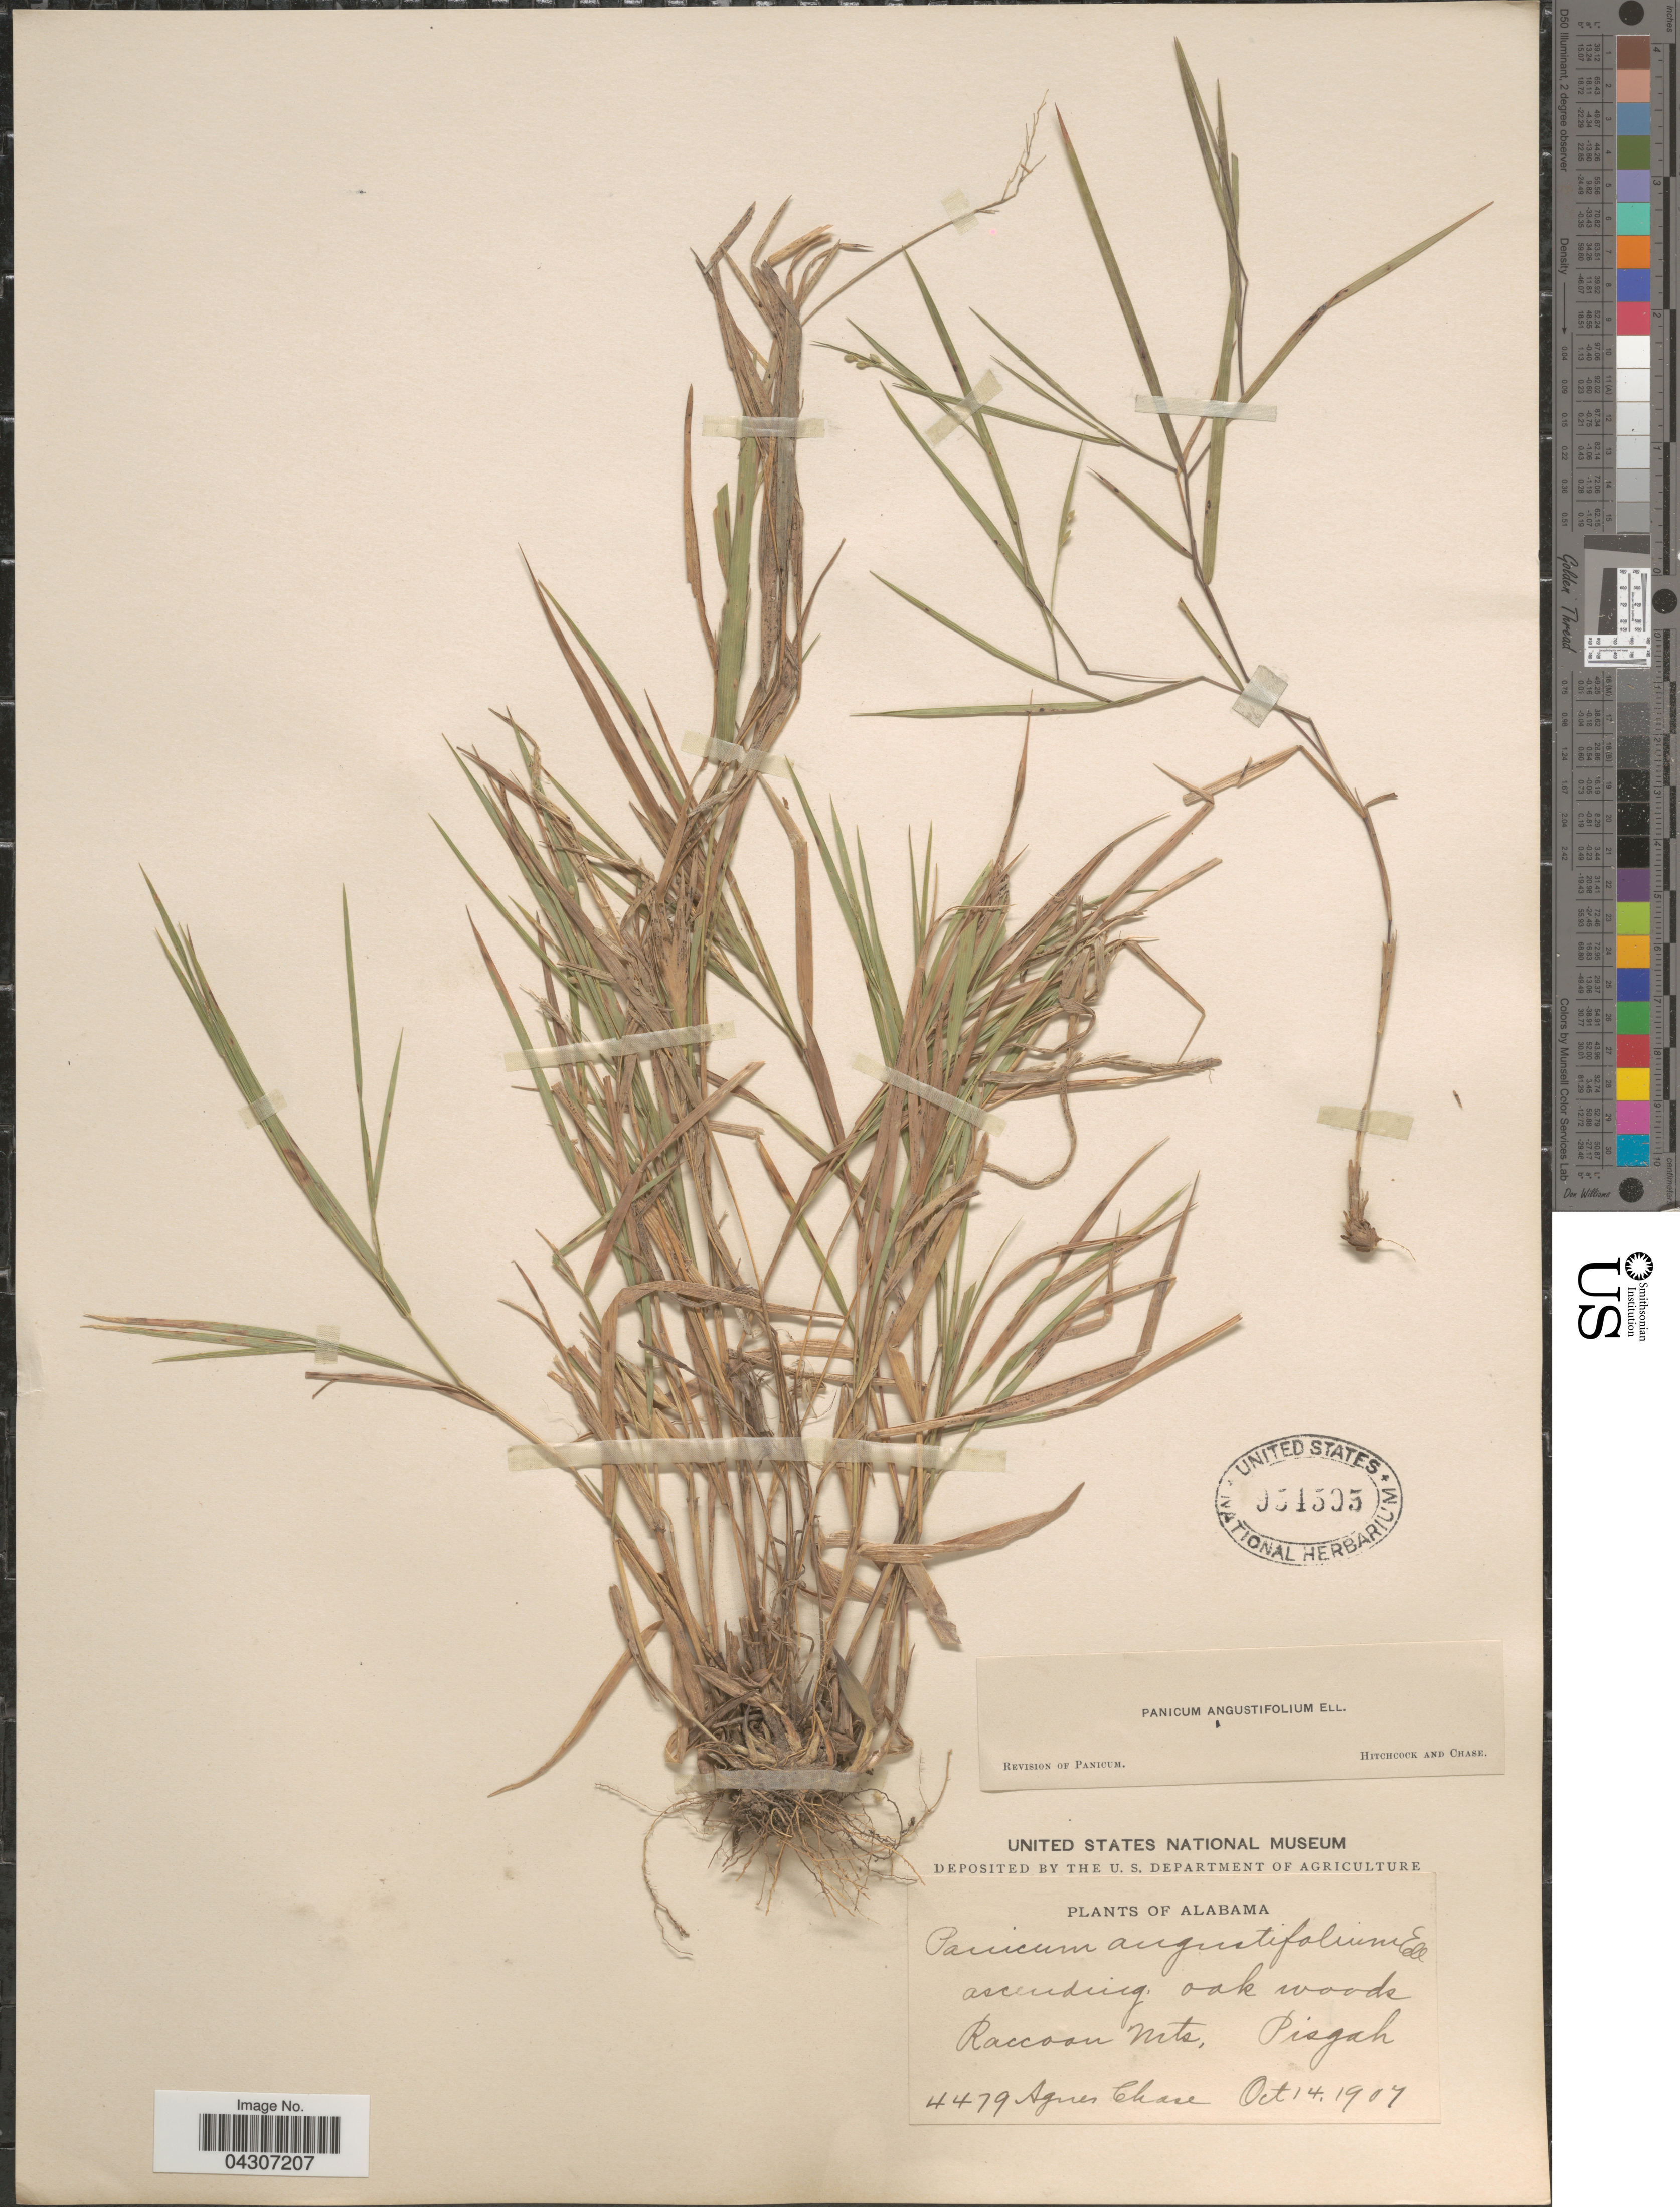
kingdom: Plantae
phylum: Tracheophyta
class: Liliopsida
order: Poales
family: Poaceae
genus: Dichanthelium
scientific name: Dichanthelium aciculare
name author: (Desv. ex Poir.) Gould & C.A. Clark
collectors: A. Chase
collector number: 4479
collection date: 1907-10-14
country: United States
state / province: Alabama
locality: Raccoon Mts, Pisgah.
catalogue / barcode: US 954595